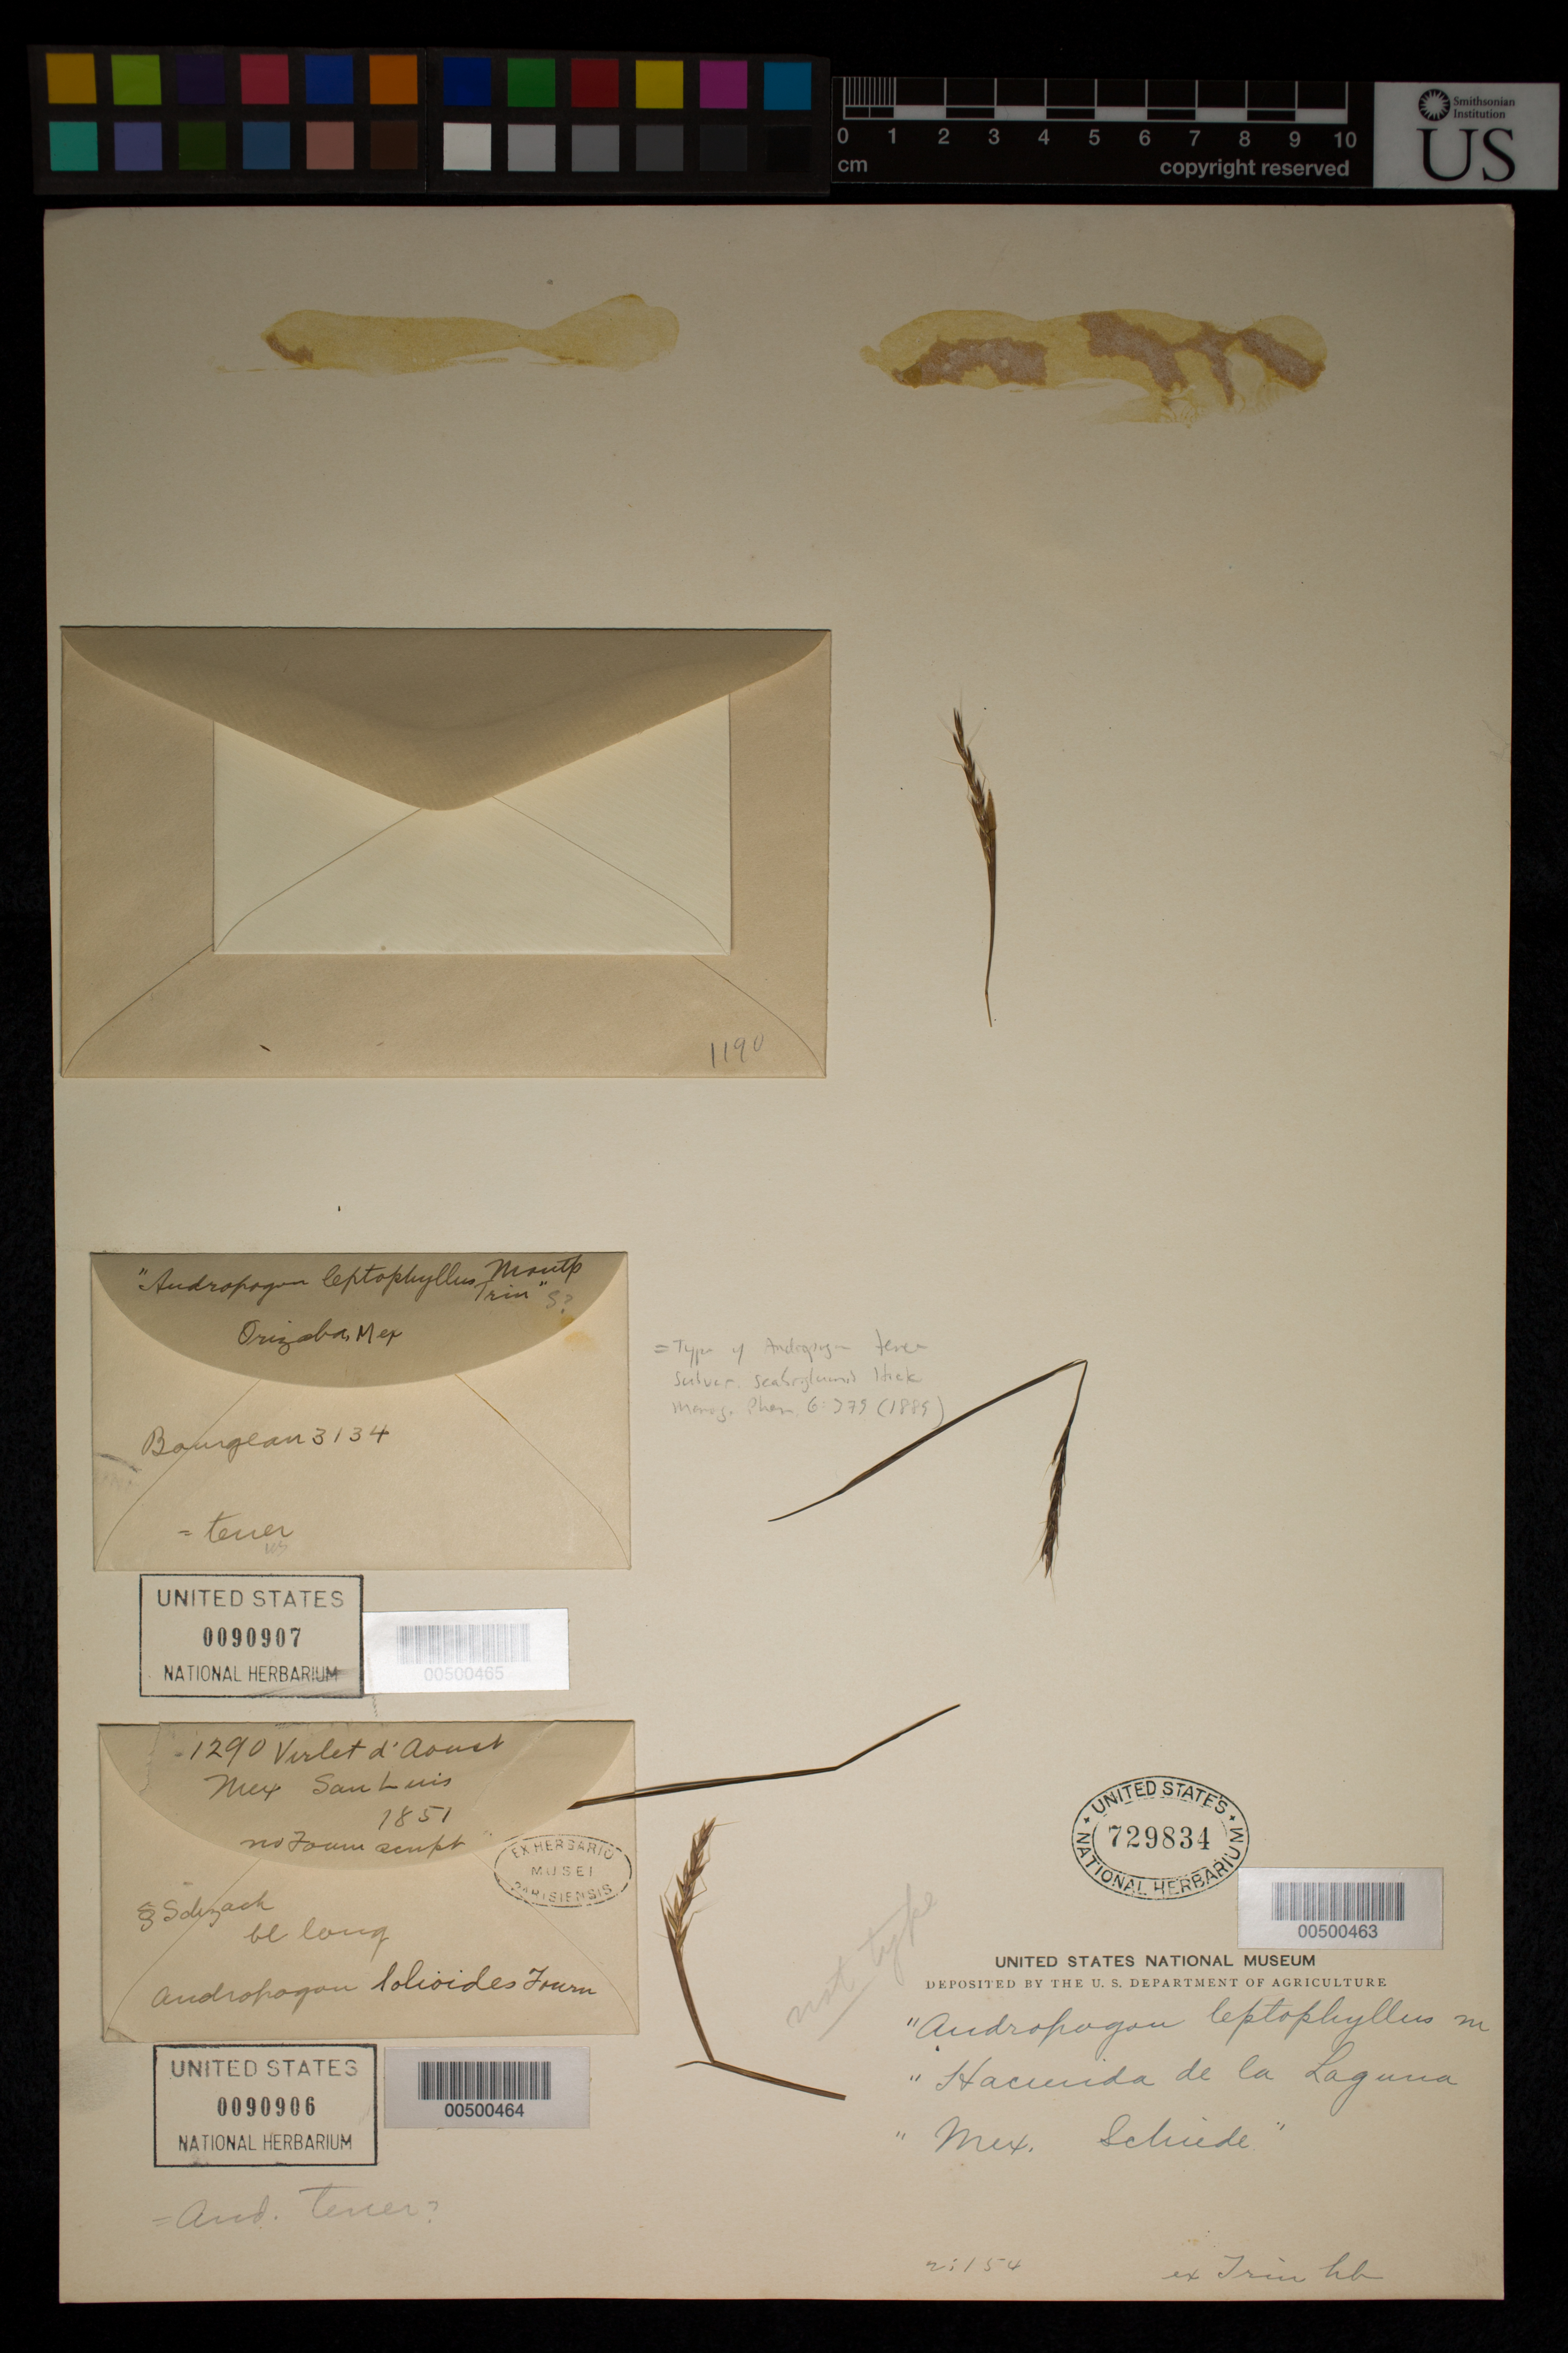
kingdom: Plantae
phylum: Tracheophyta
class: Liliopsida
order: Poales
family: Poaceae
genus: Andropogon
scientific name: Andropogon lolioides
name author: E. Fourn.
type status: Isosyntype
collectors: M. Virlet d'Aoust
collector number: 1290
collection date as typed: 1851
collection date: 1851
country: Mexico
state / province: San Luis Potosi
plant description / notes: Fragmentary material of type specimen ex herb. Paris. Mounted on same sheet with fragmentary material of two other specimens, one type (Andropogon tener subvar. scabriglumis Hack.) and one non-type.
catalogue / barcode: US 90906